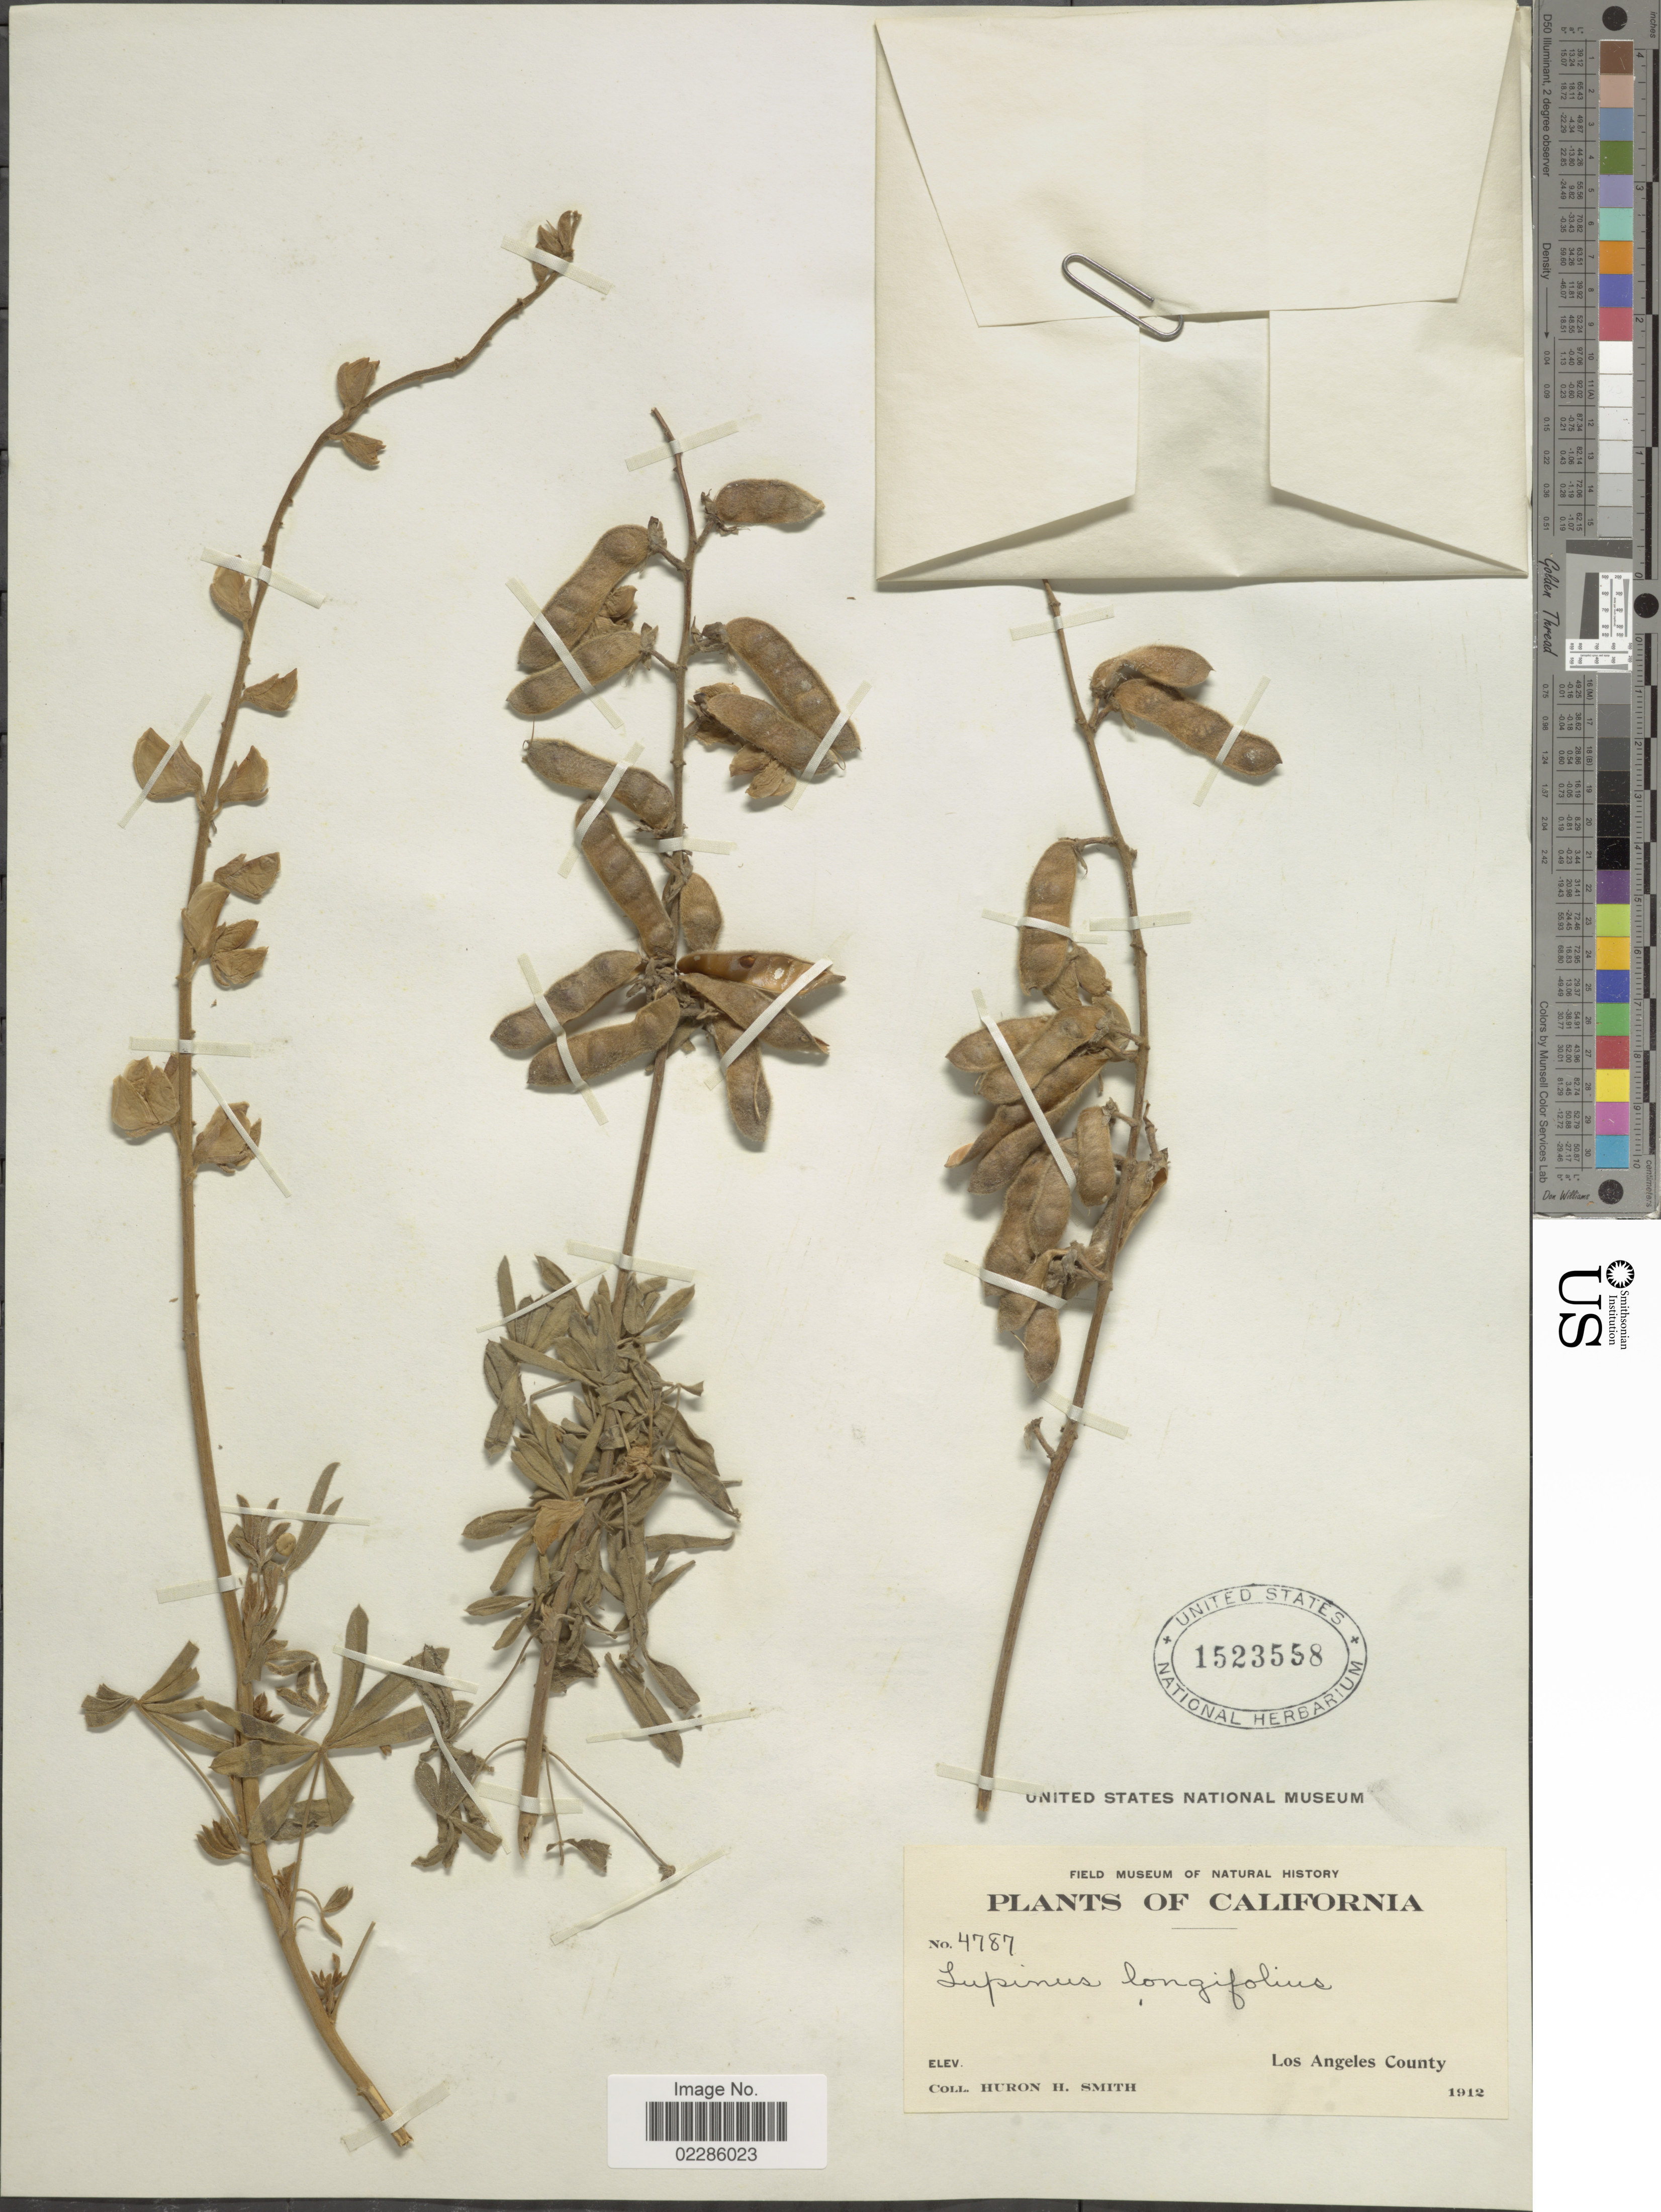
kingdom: Plantae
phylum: Tracheophyta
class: Magnoliopsida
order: Fabales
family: Fabaceae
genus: Lupinus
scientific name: Lupinus longifolius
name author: (S. Watson) Abrams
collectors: Huron H. Smith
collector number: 4787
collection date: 1912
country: United States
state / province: California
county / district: Los Angeles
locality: Los Angeles County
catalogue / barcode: US 1523558